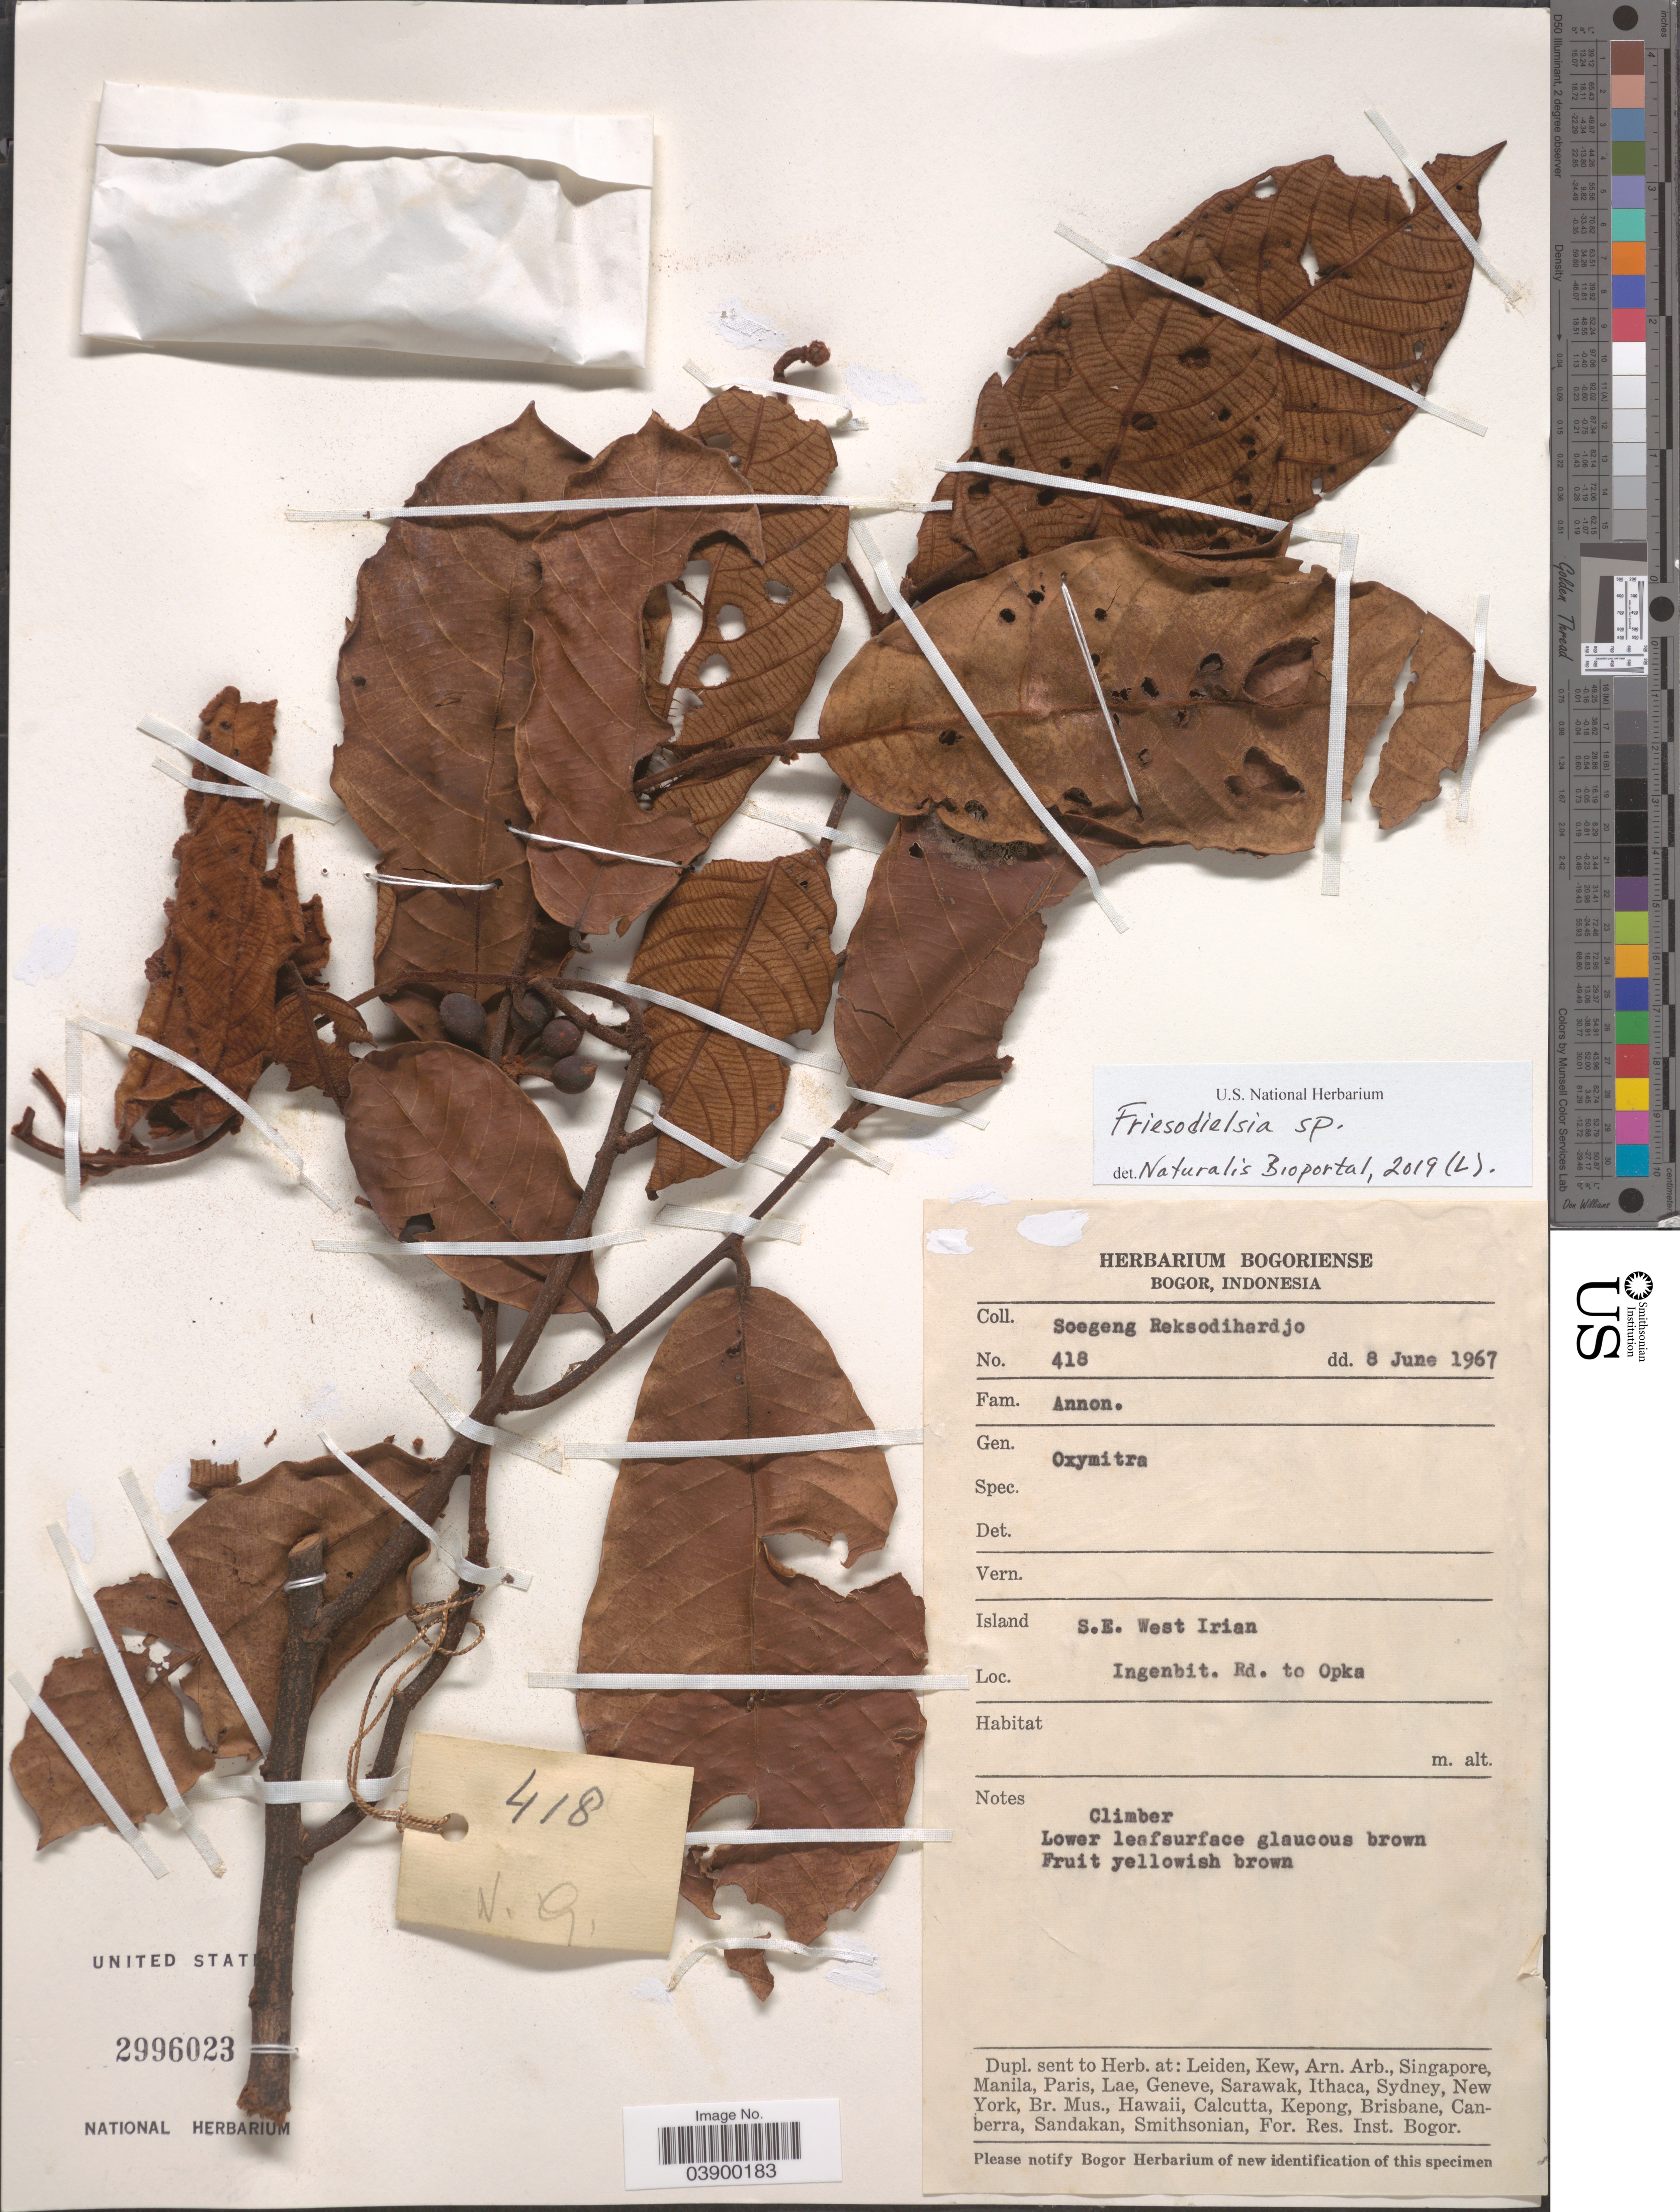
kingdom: Plantae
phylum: Tracheophyta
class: Magnoliopsida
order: Magnoliales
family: Annonaceae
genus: Friesodielsia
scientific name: Friesodielsia sp.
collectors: S. Reksodihardjo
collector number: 418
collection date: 1967-06-08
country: Indonesia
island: New Guinea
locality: Island S.E. West Irian. Ingenbit. Rd. to Opka.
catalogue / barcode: US 2996023